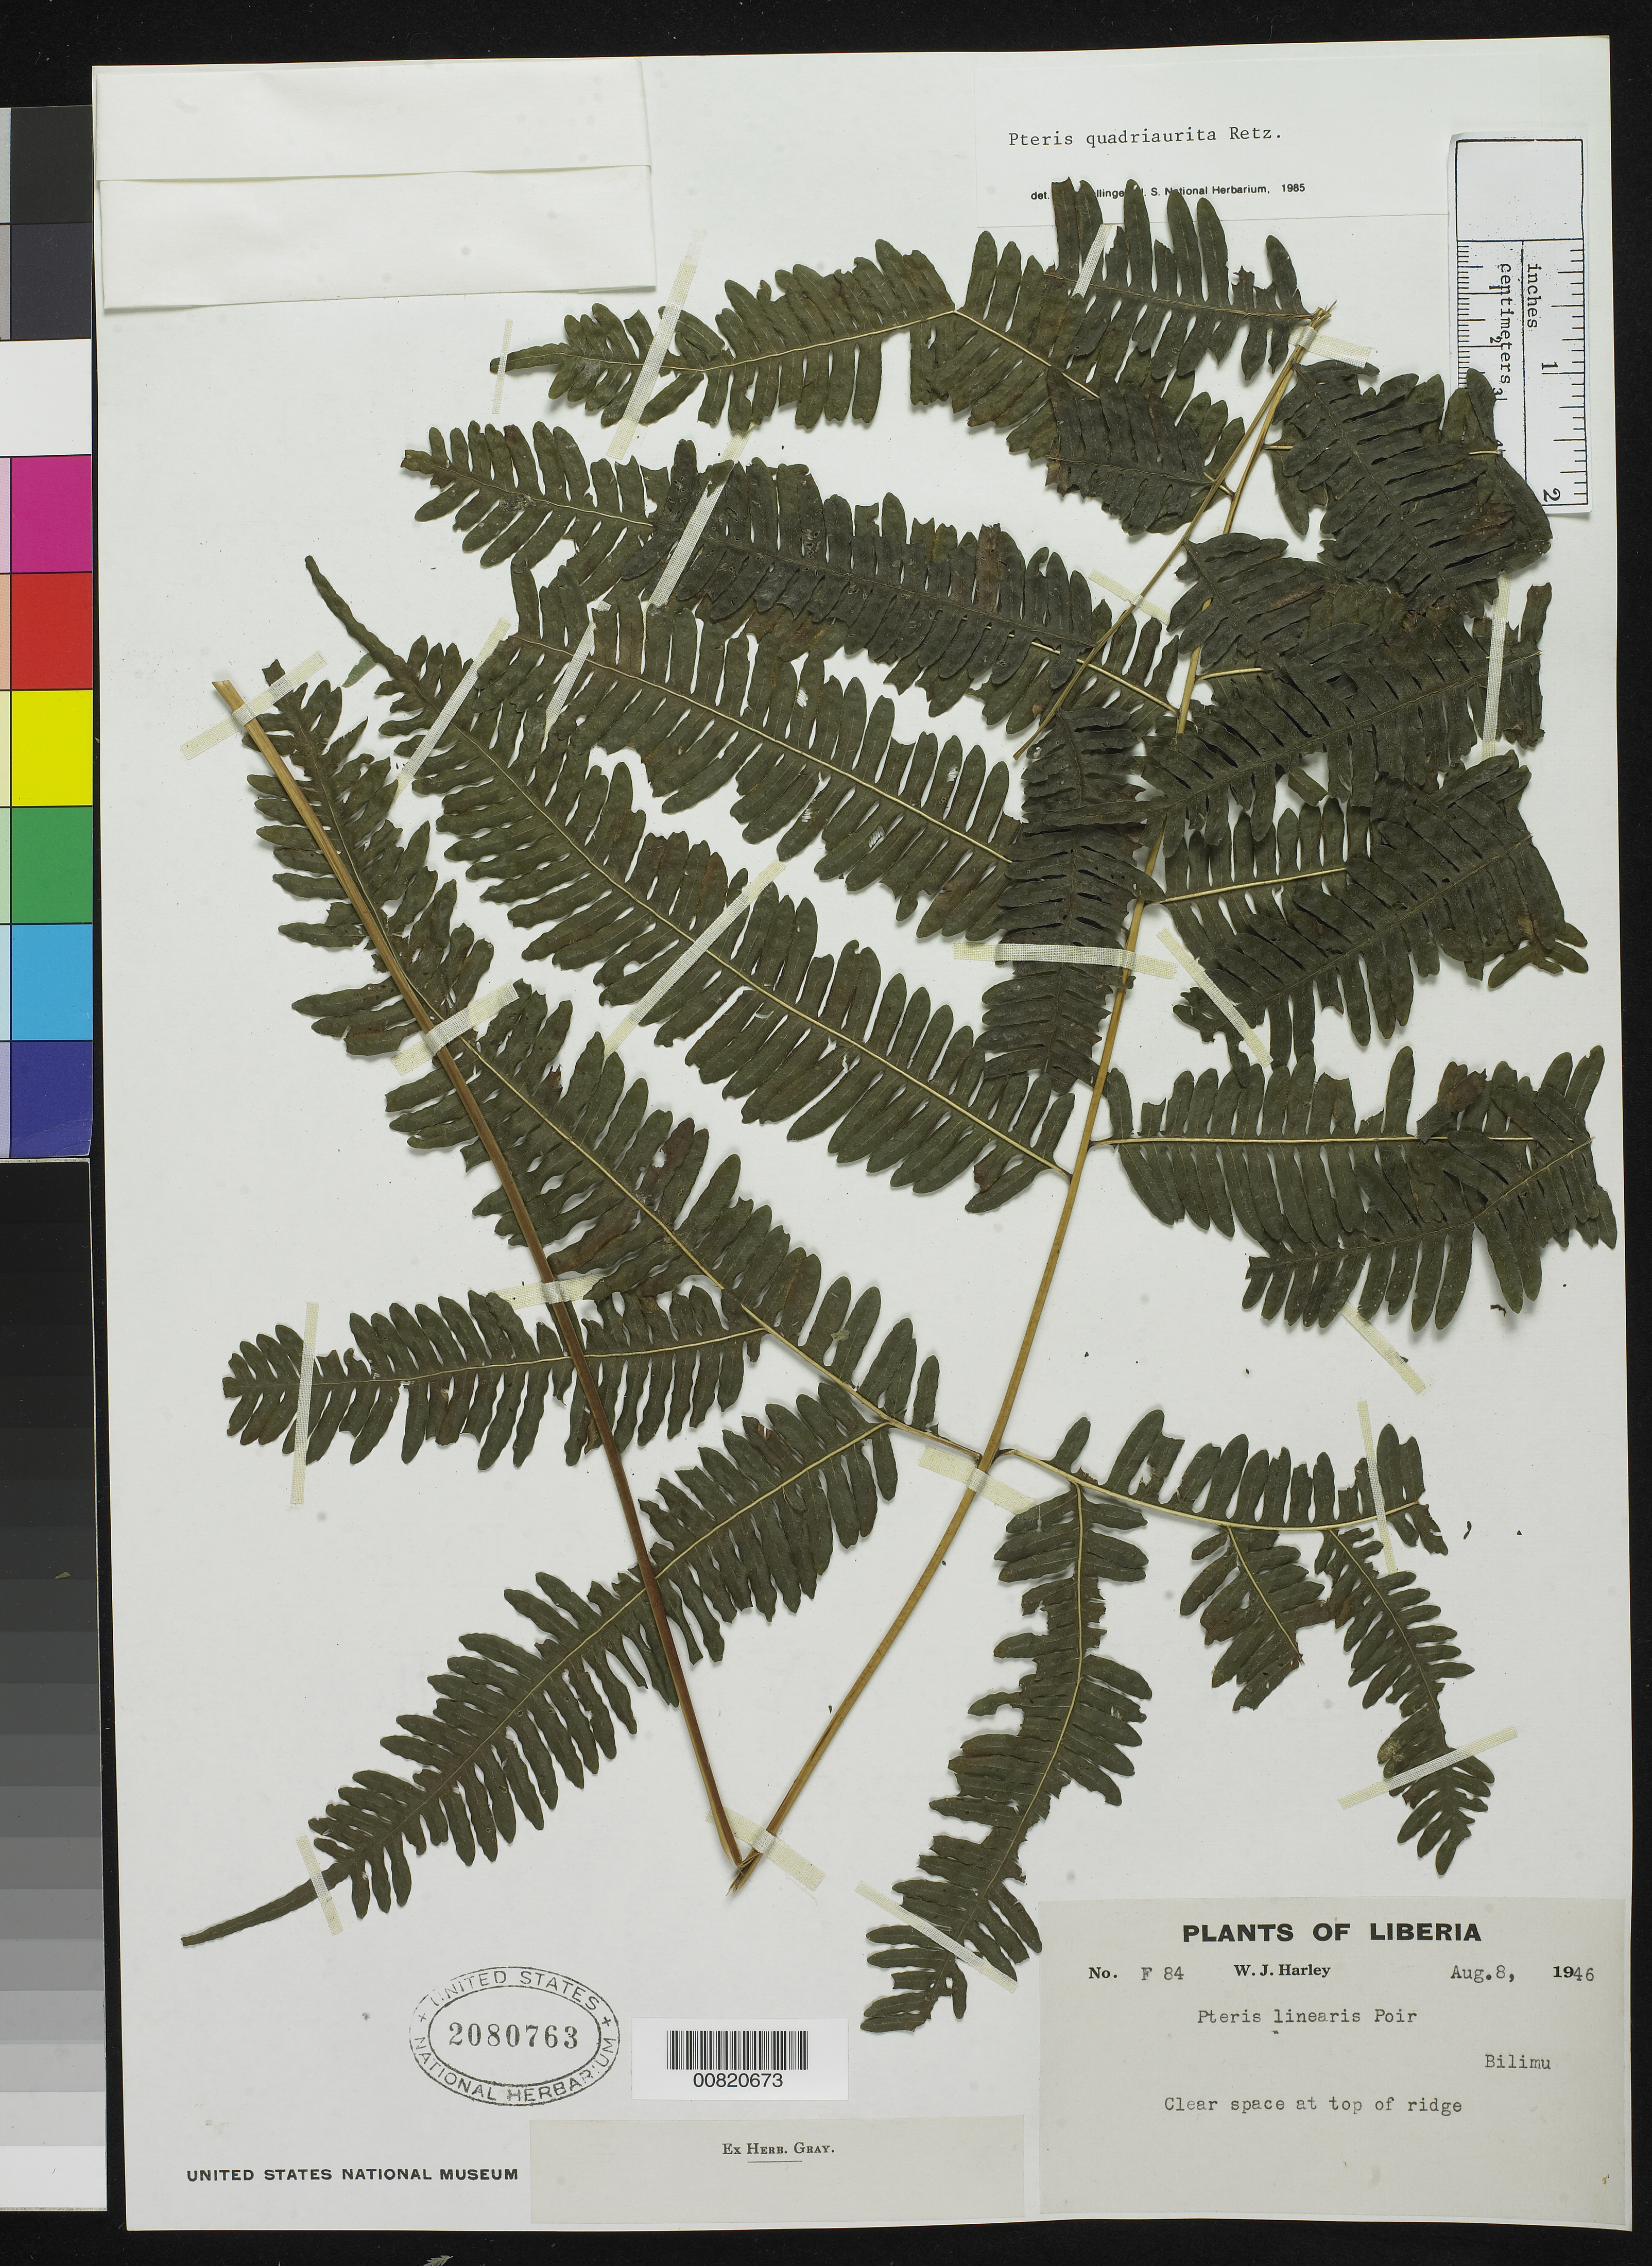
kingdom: Plantae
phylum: Tracheophyta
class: Polypodiopsida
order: Polypodiales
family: Pteridaceae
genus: Pteris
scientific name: Pteris quadriaurita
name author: Retz.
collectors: W. Harley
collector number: F 84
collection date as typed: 8 Aug 1946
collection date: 1946-08-08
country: Liberia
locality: Bilimu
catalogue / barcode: US 2080763